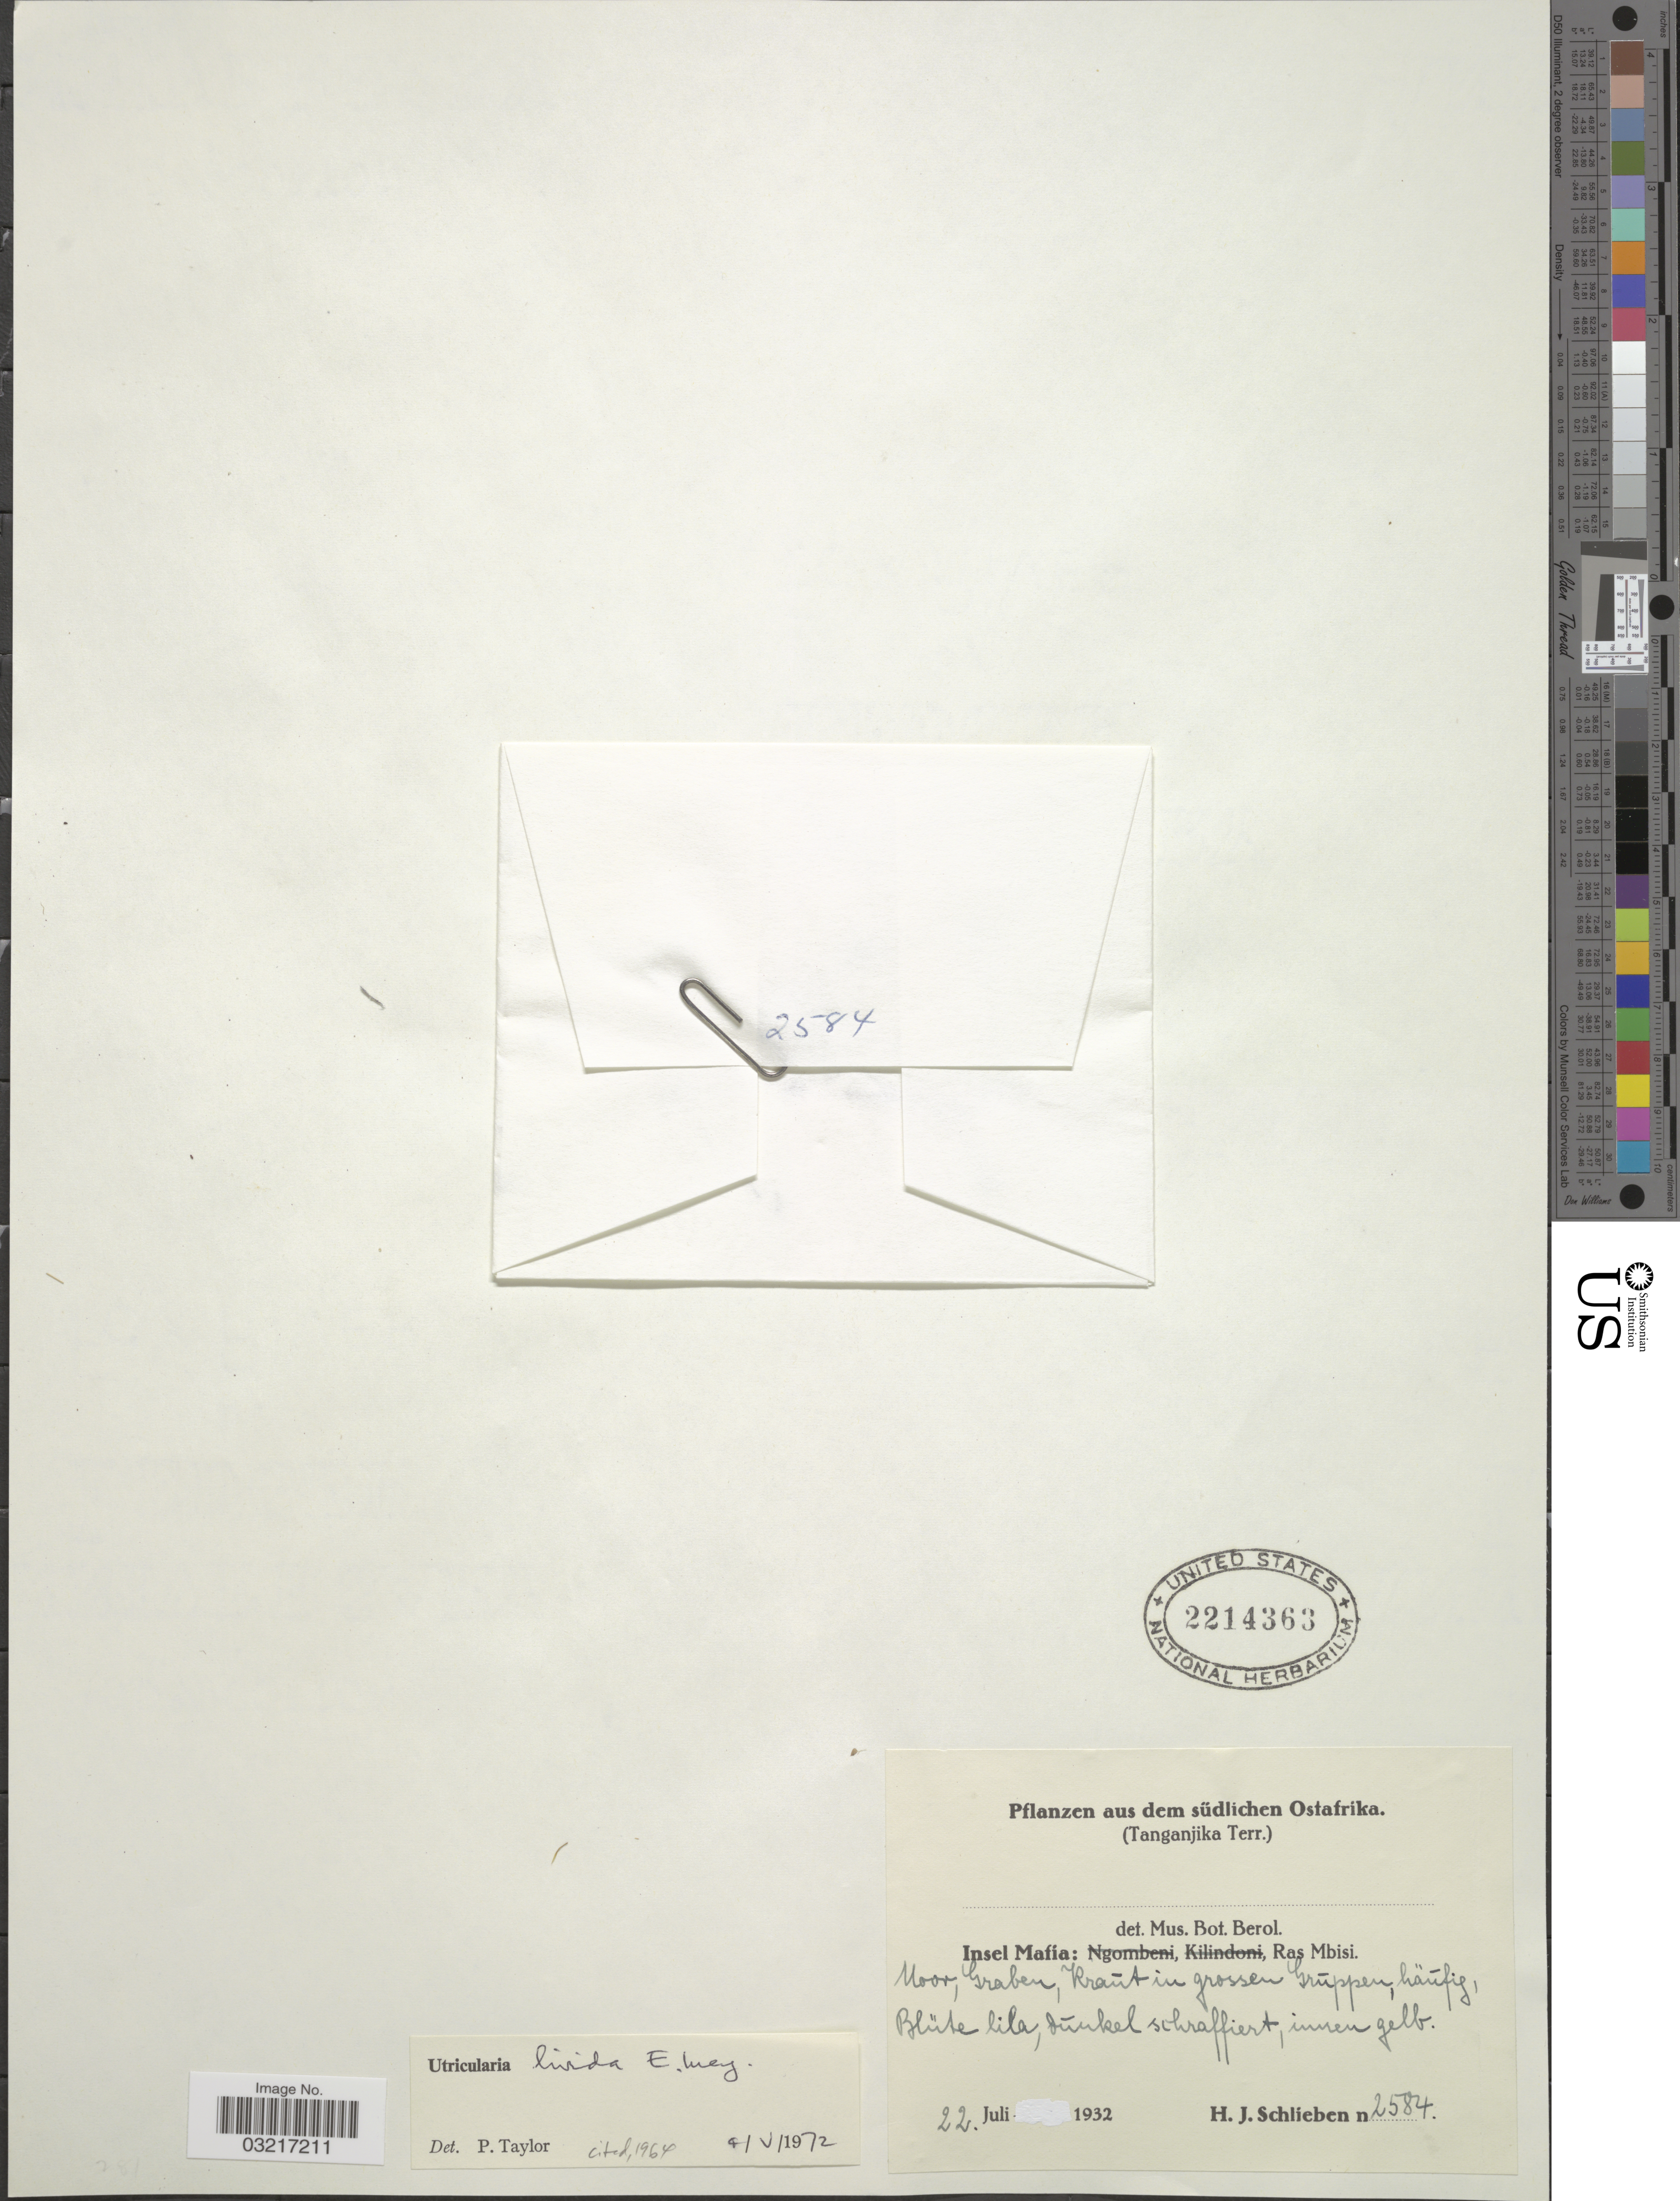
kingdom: Plantae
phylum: Tracheophyta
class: Magnoliopsida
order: Lamiales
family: Lentibulariaceae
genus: Utricularia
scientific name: Utricularia livida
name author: E. Mey.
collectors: H. J. Schlieben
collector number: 2584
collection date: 1932-07-22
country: Tanzania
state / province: Pwani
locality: Südlichen Ostafrika. (Tanganjika Terr.). Insel Mafia: Ras Mbisi.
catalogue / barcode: US 2214363